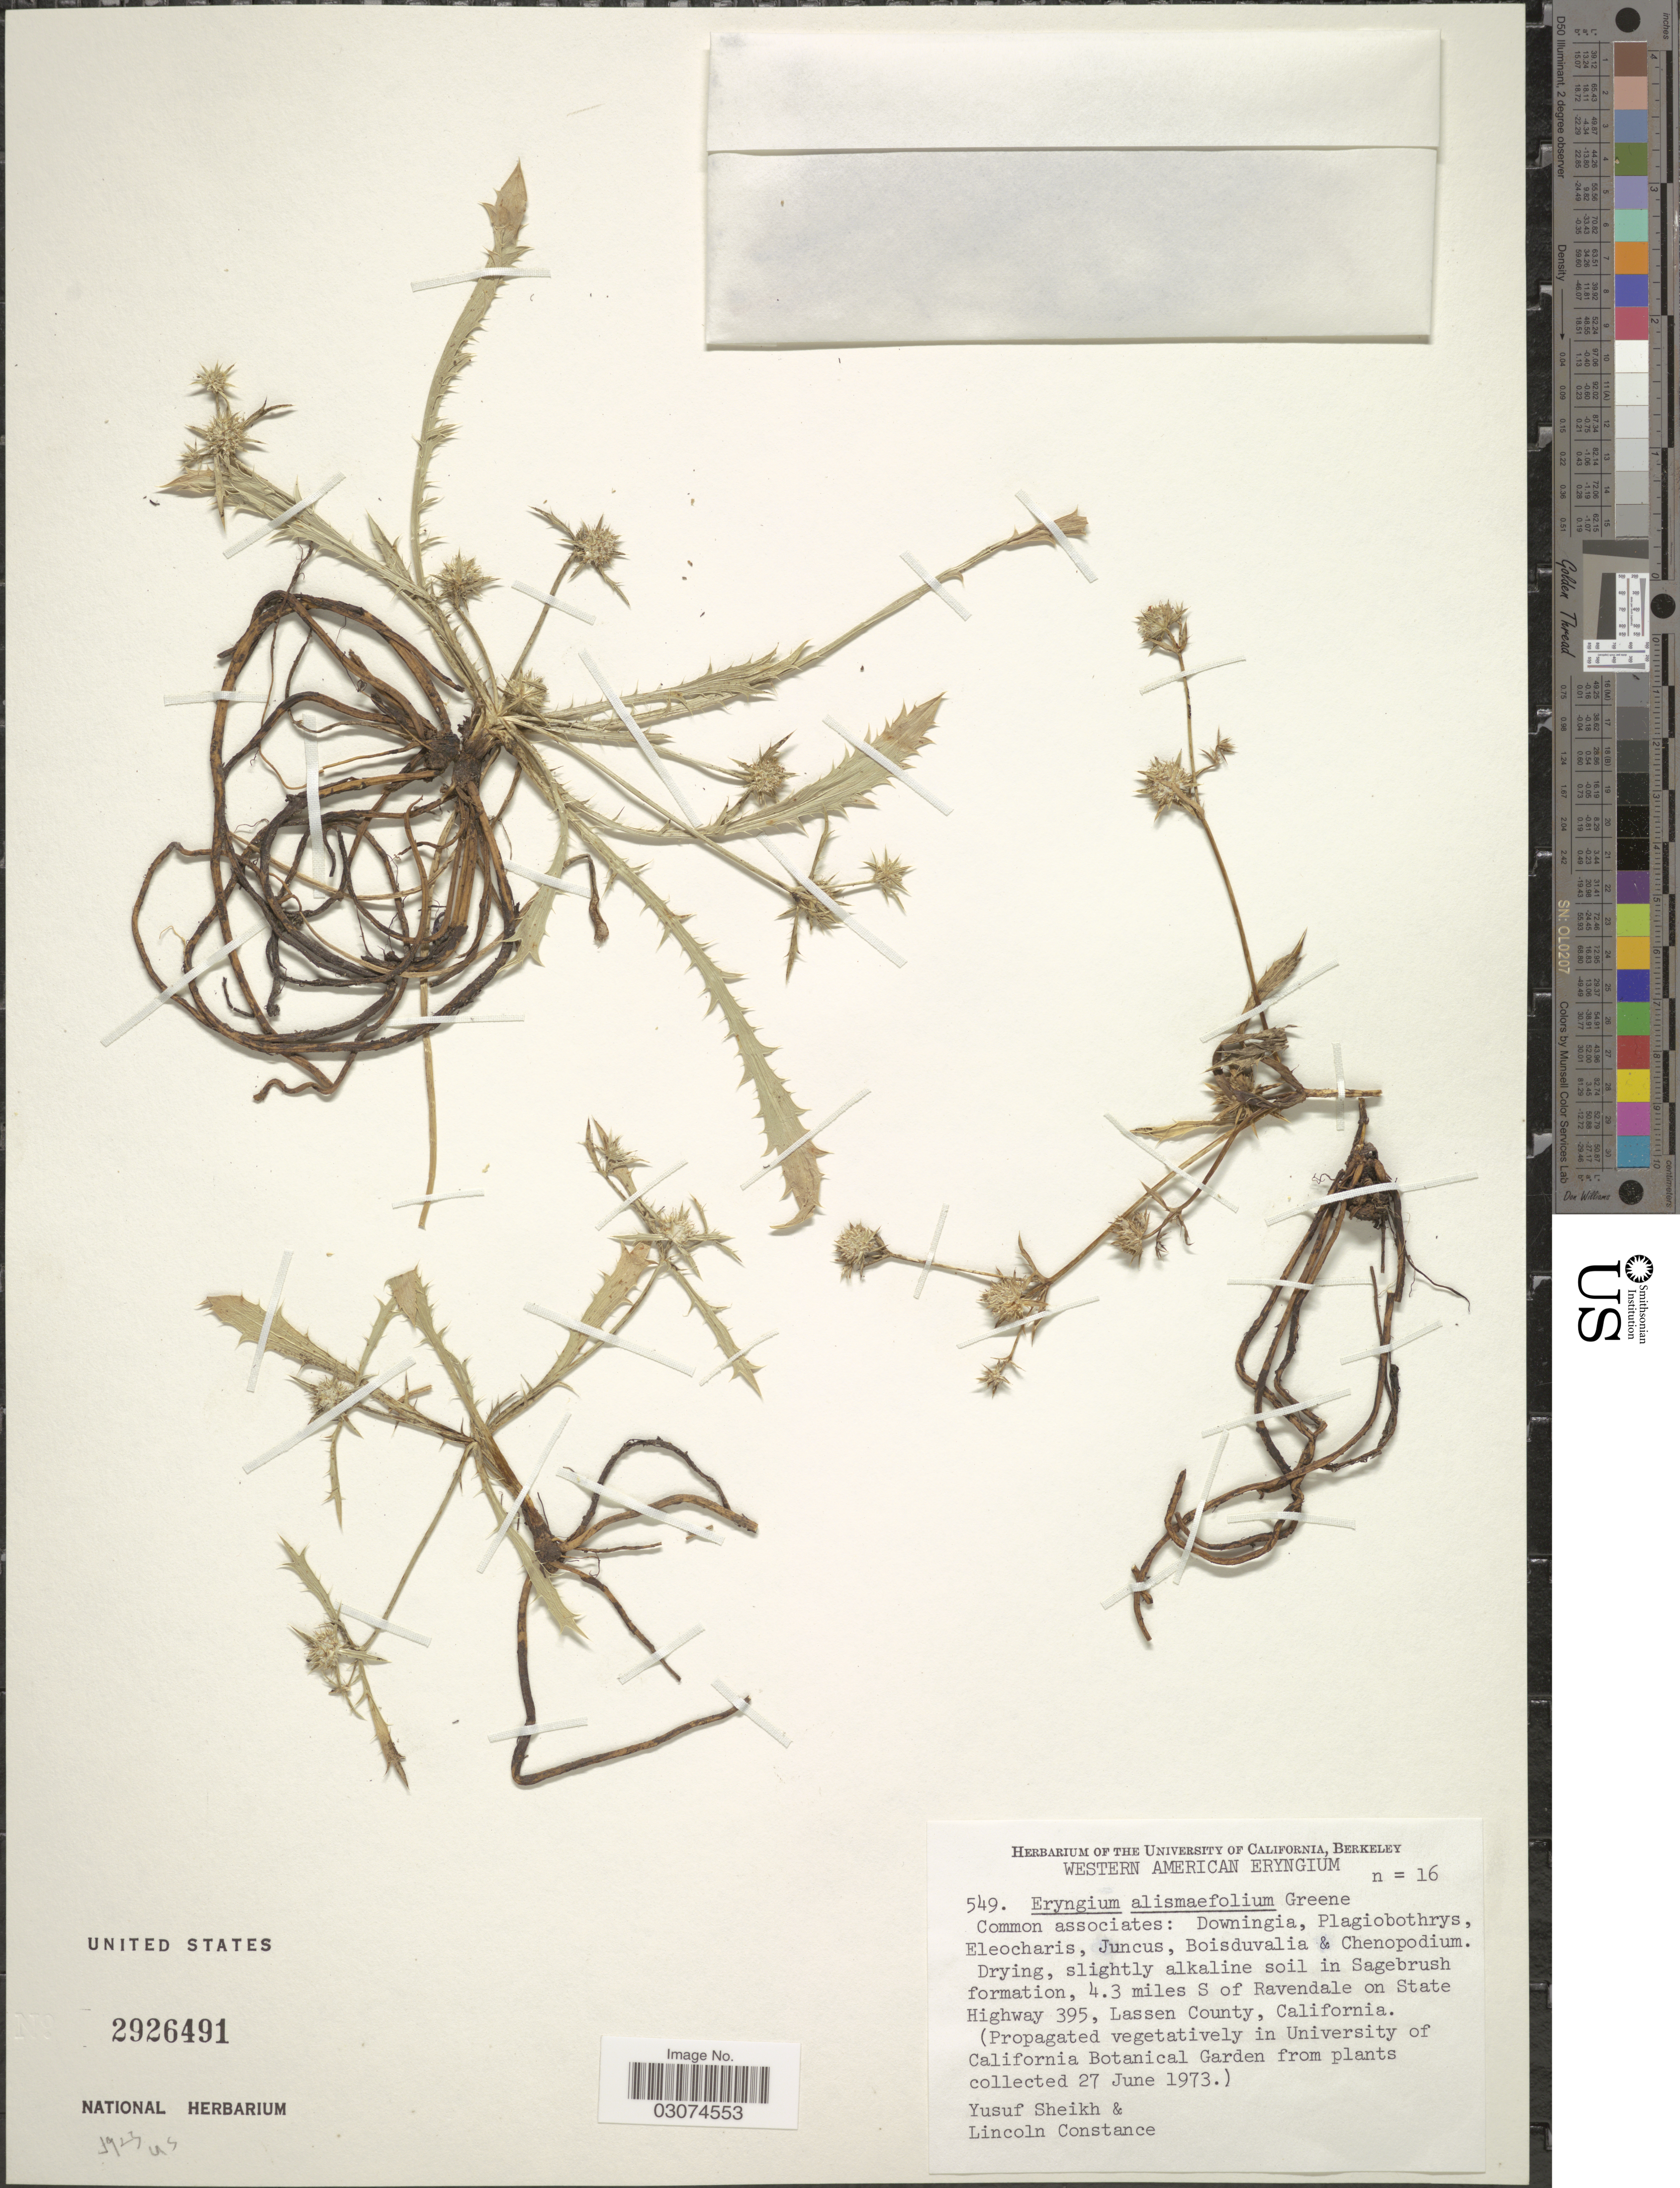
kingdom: Plantae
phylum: Tracheophyta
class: Magnoliopsida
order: Apiales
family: Apiaceae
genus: Eryngium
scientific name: Eryngium alismifolium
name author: Greene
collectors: Y. Sheikh & L. Constance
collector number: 549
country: United States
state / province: California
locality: University of California Botanical Garden.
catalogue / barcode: US 2926491